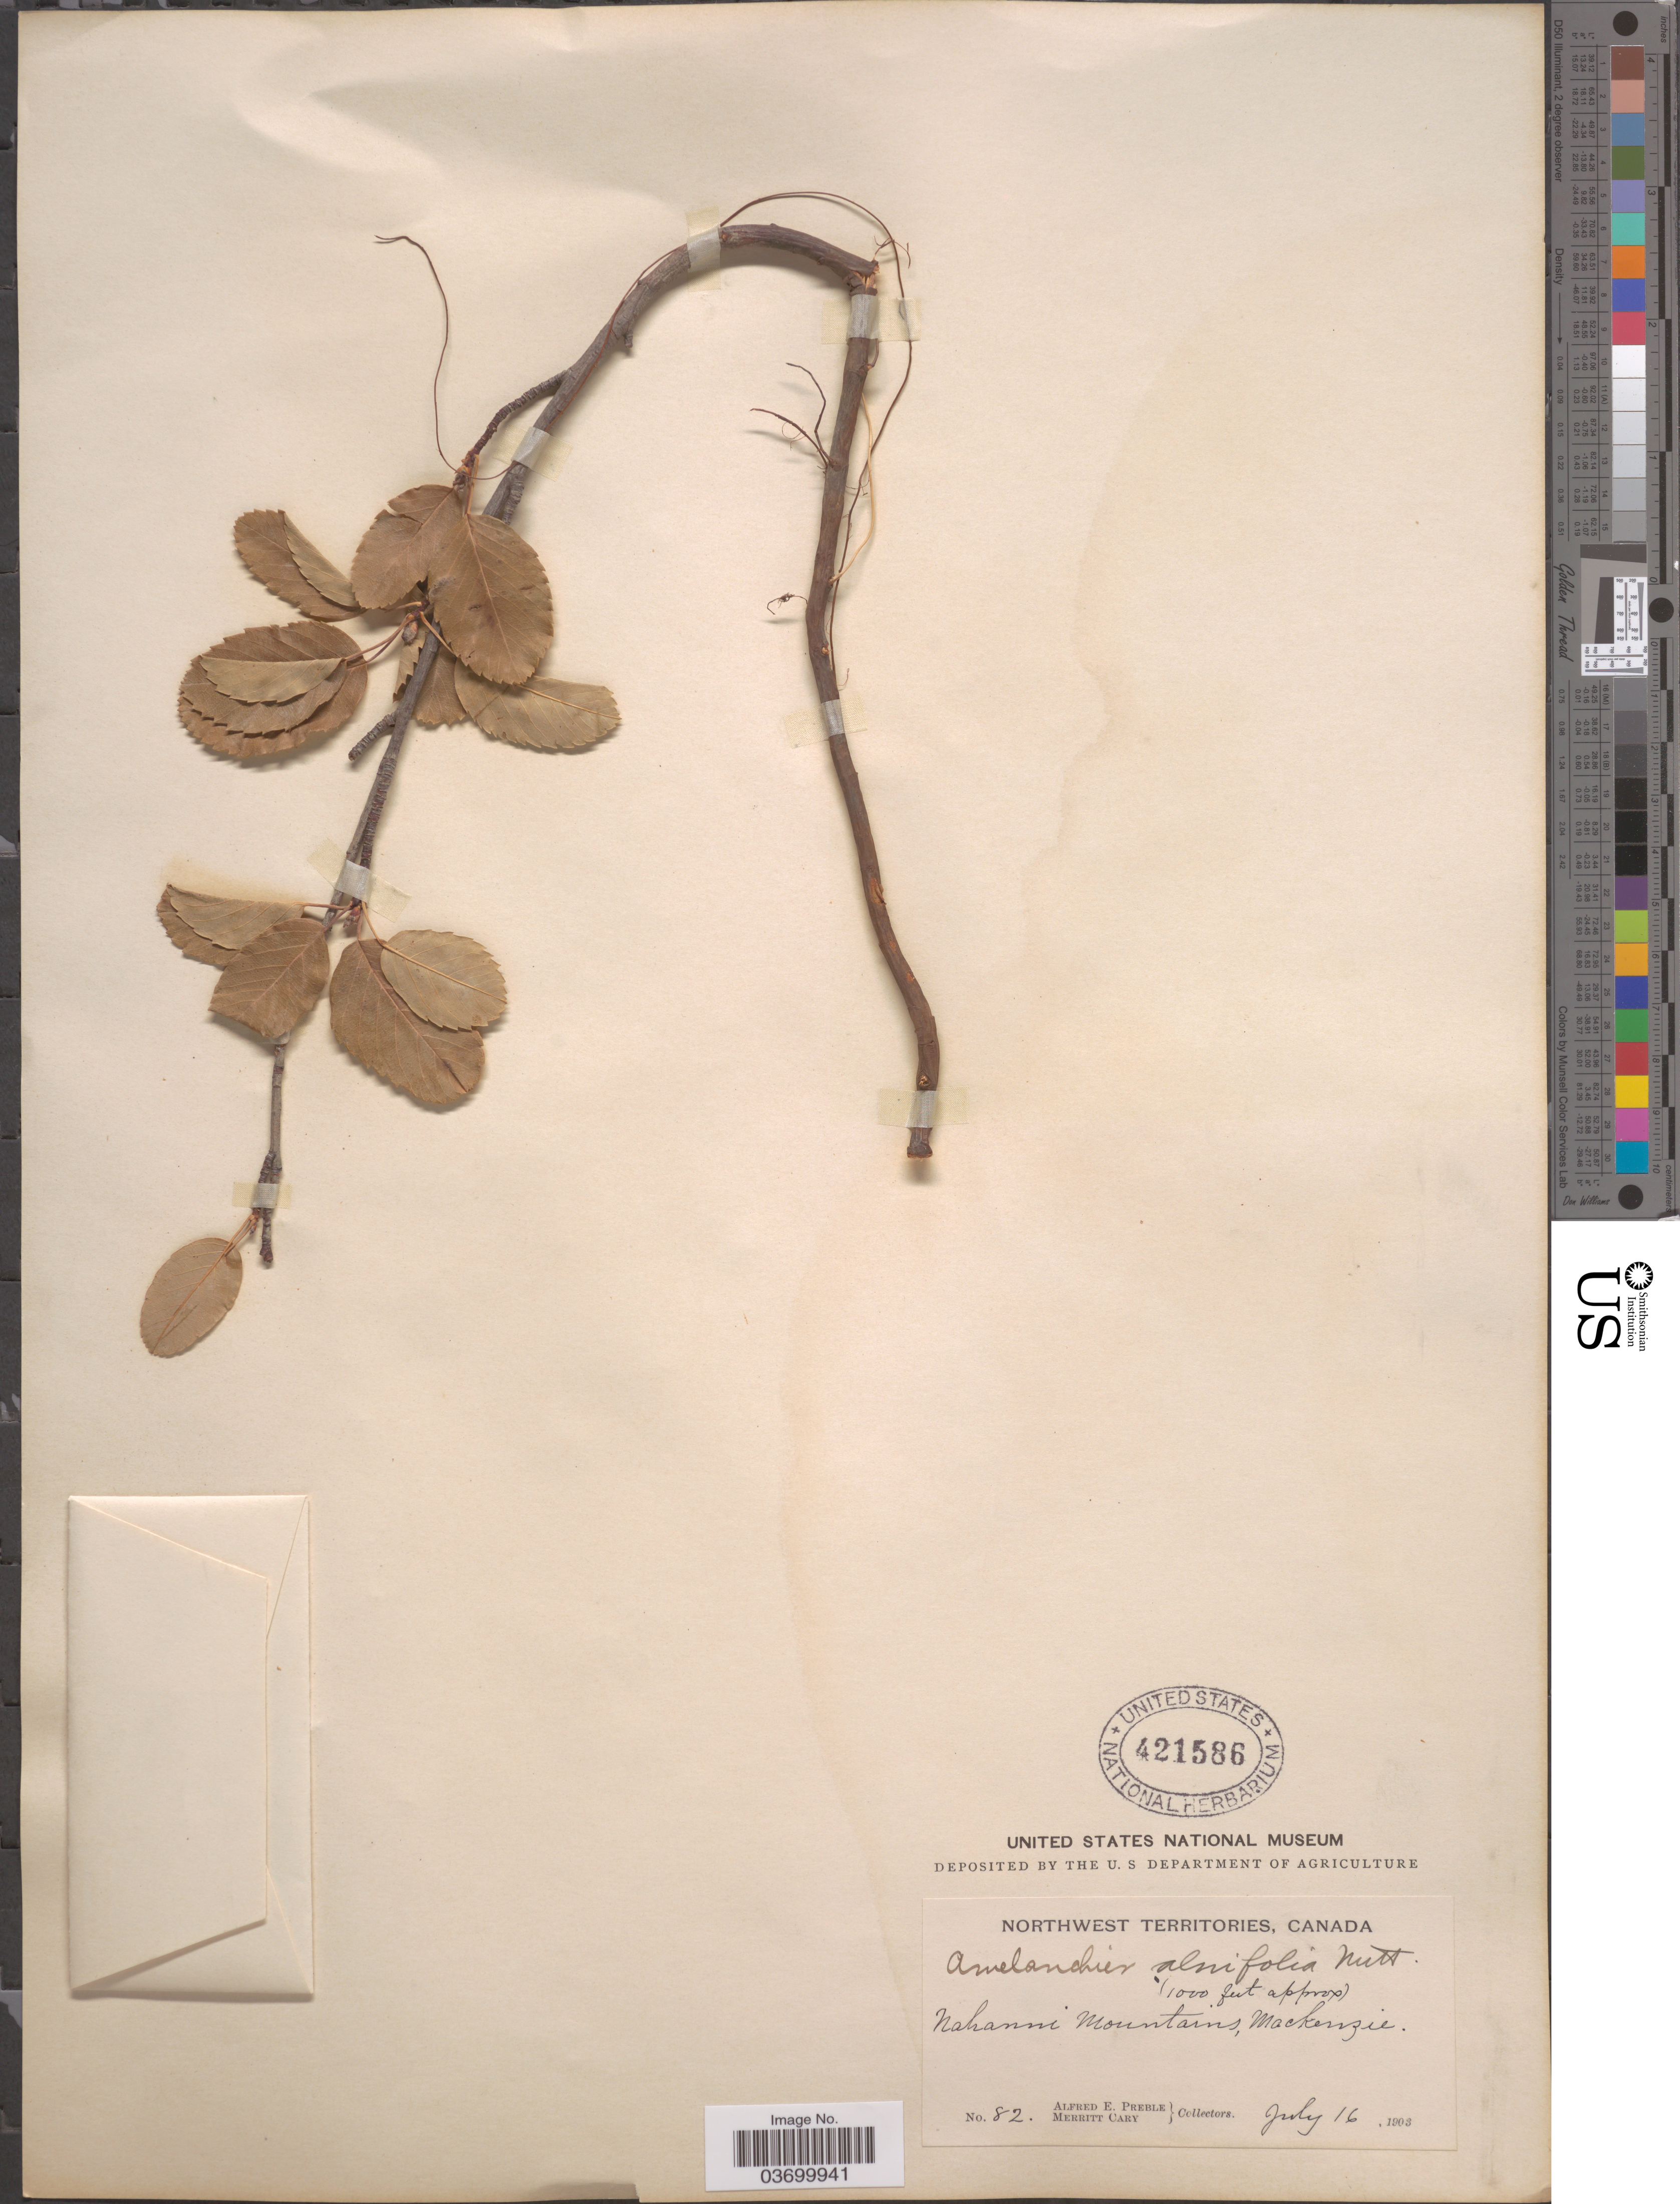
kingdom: Plantae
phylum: Tracheophyta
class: Magnoliopsida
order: Rosales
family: Rosaceae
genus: Amelanchier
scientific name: Amelanchier alnifolia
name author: (Nutt.) Nutt. ex M. Roem.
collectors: A. Preble & C. Merritt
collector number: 82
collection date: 1903-07-16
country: Canada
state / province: Northwest Territories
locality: Nahanni Mountains, Mackenzie.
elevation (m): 305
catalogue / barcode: US 421586